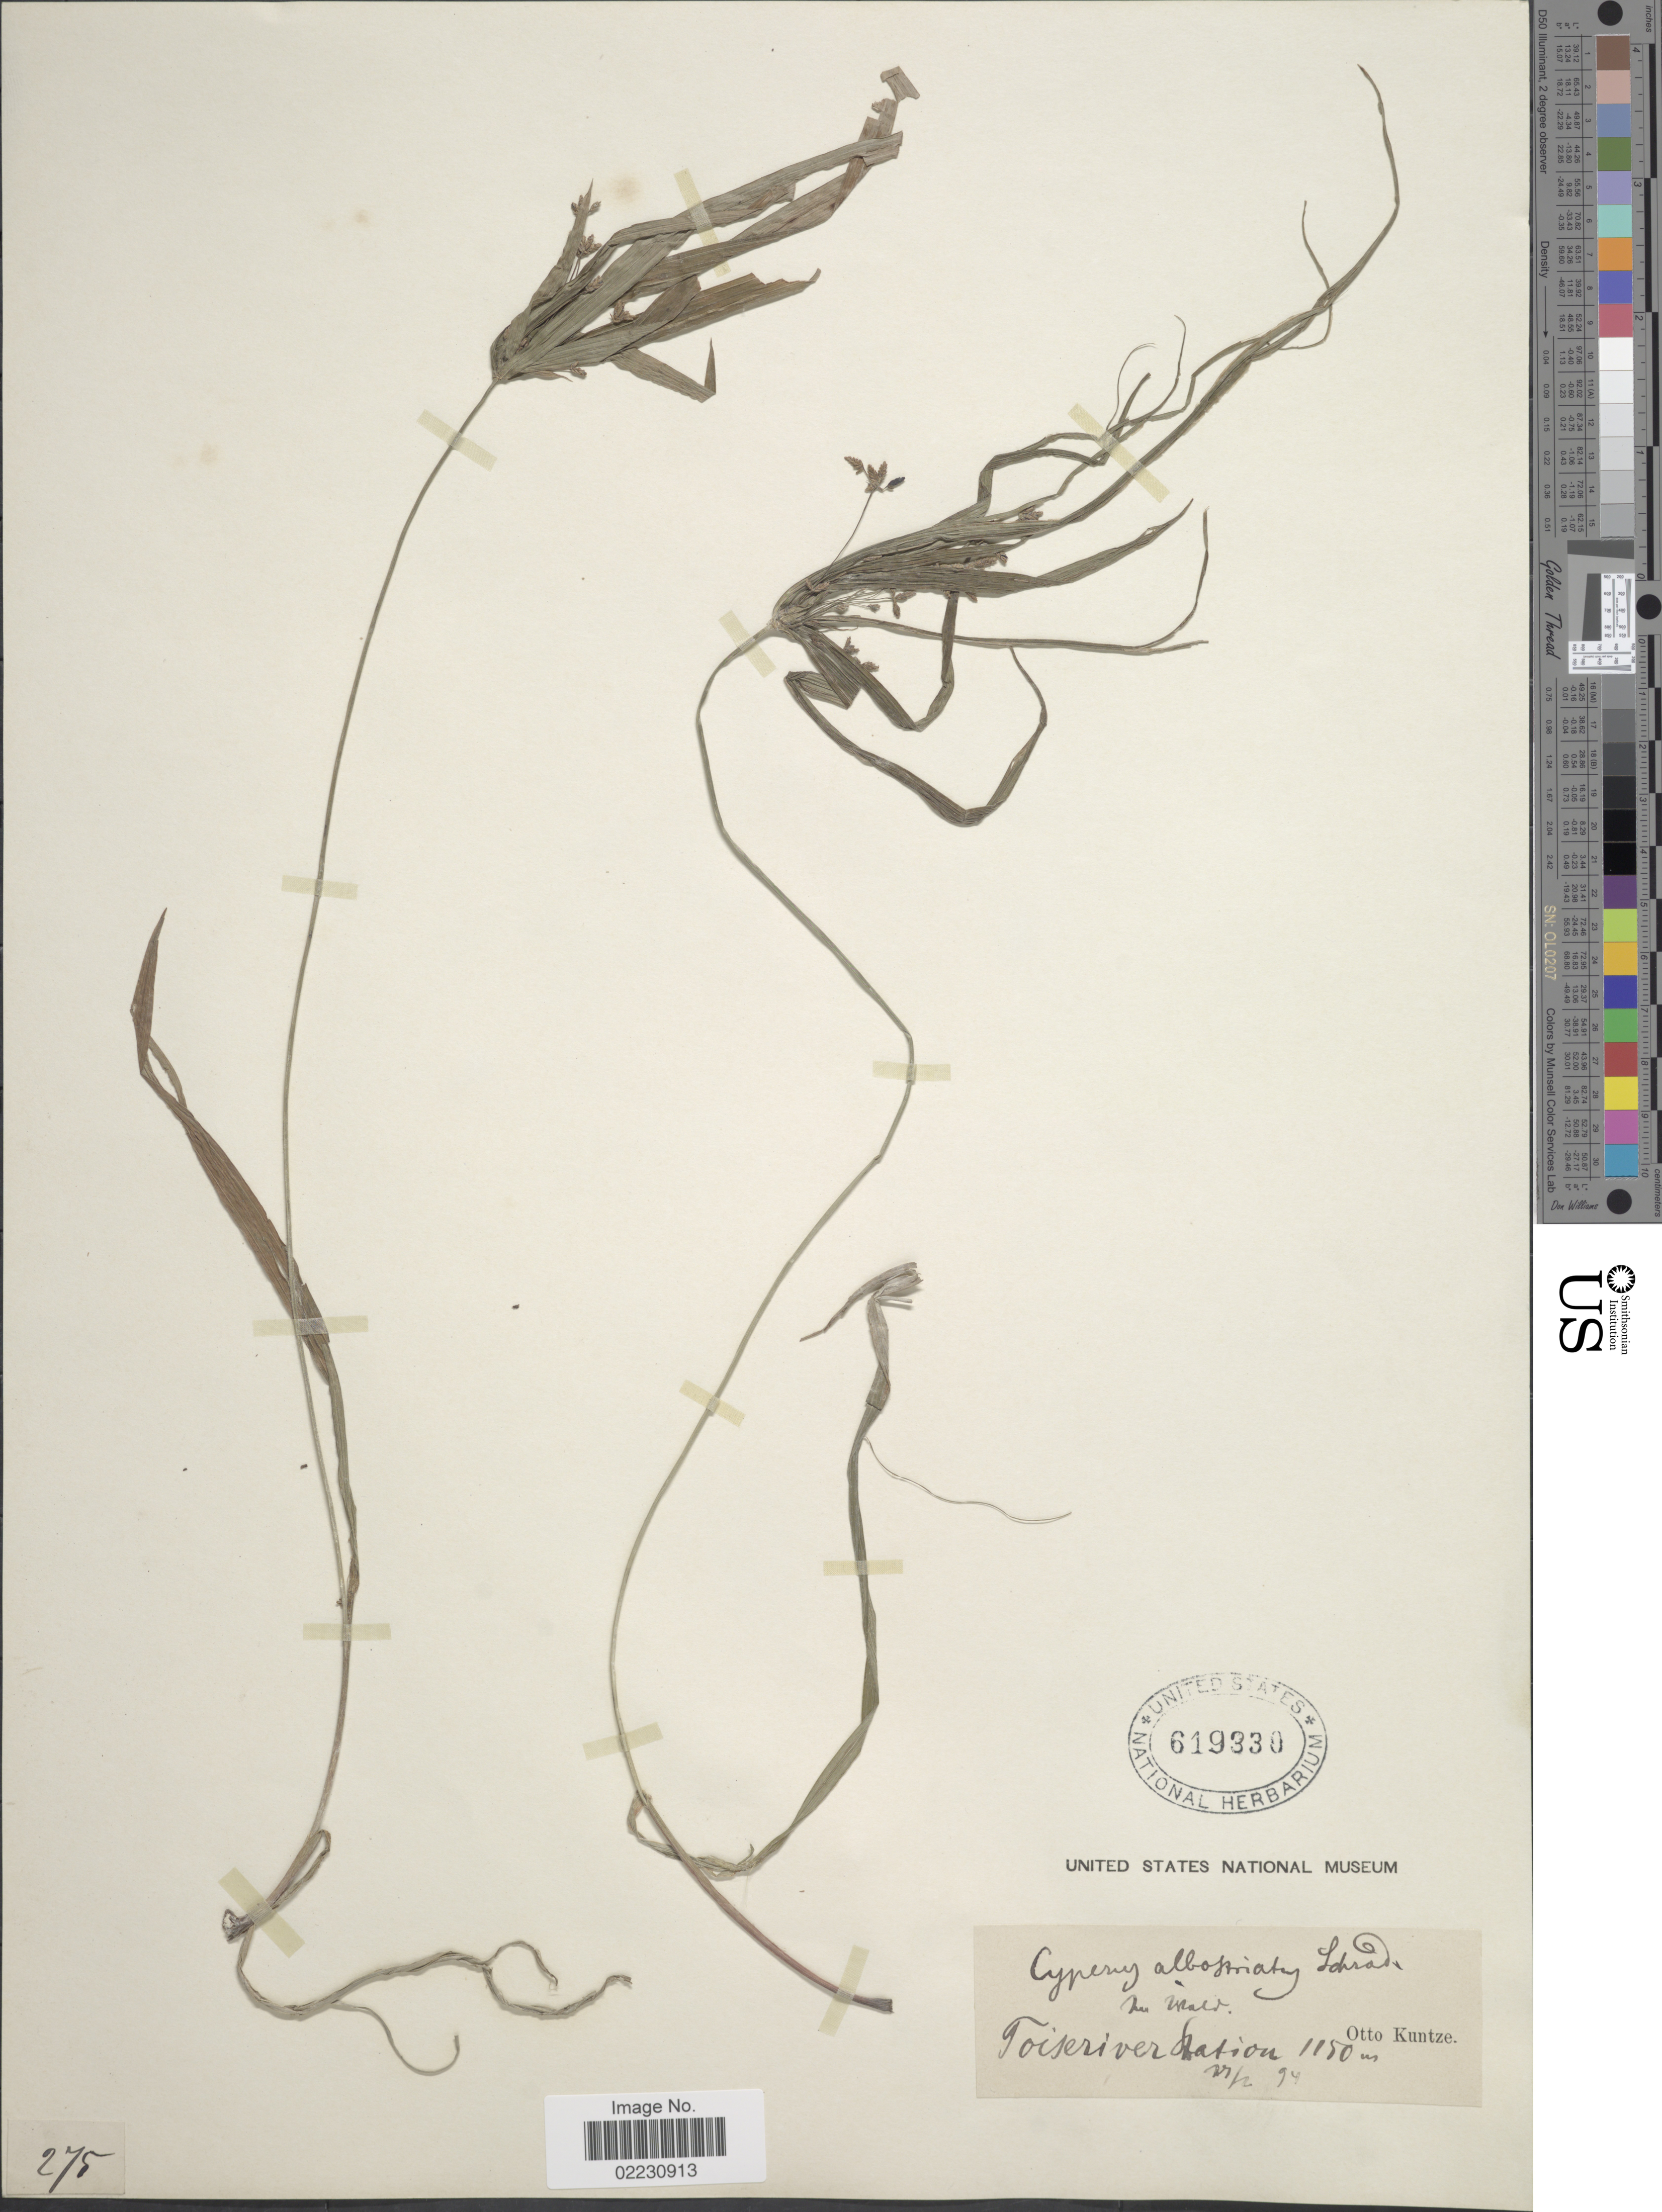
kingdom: Plantae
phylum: Tracheophyta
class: Liliopsida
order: Poales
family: Cyperaceae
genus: Cyperus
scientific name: Cyperus albostriatus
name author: Schrad.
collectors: C.E.O. Kuntze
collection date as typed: Transcribed d/m/y: 2/6/94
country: South Africa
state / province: Eastern Cape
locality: Toise river Station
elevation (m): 1150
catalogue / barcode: US 619330